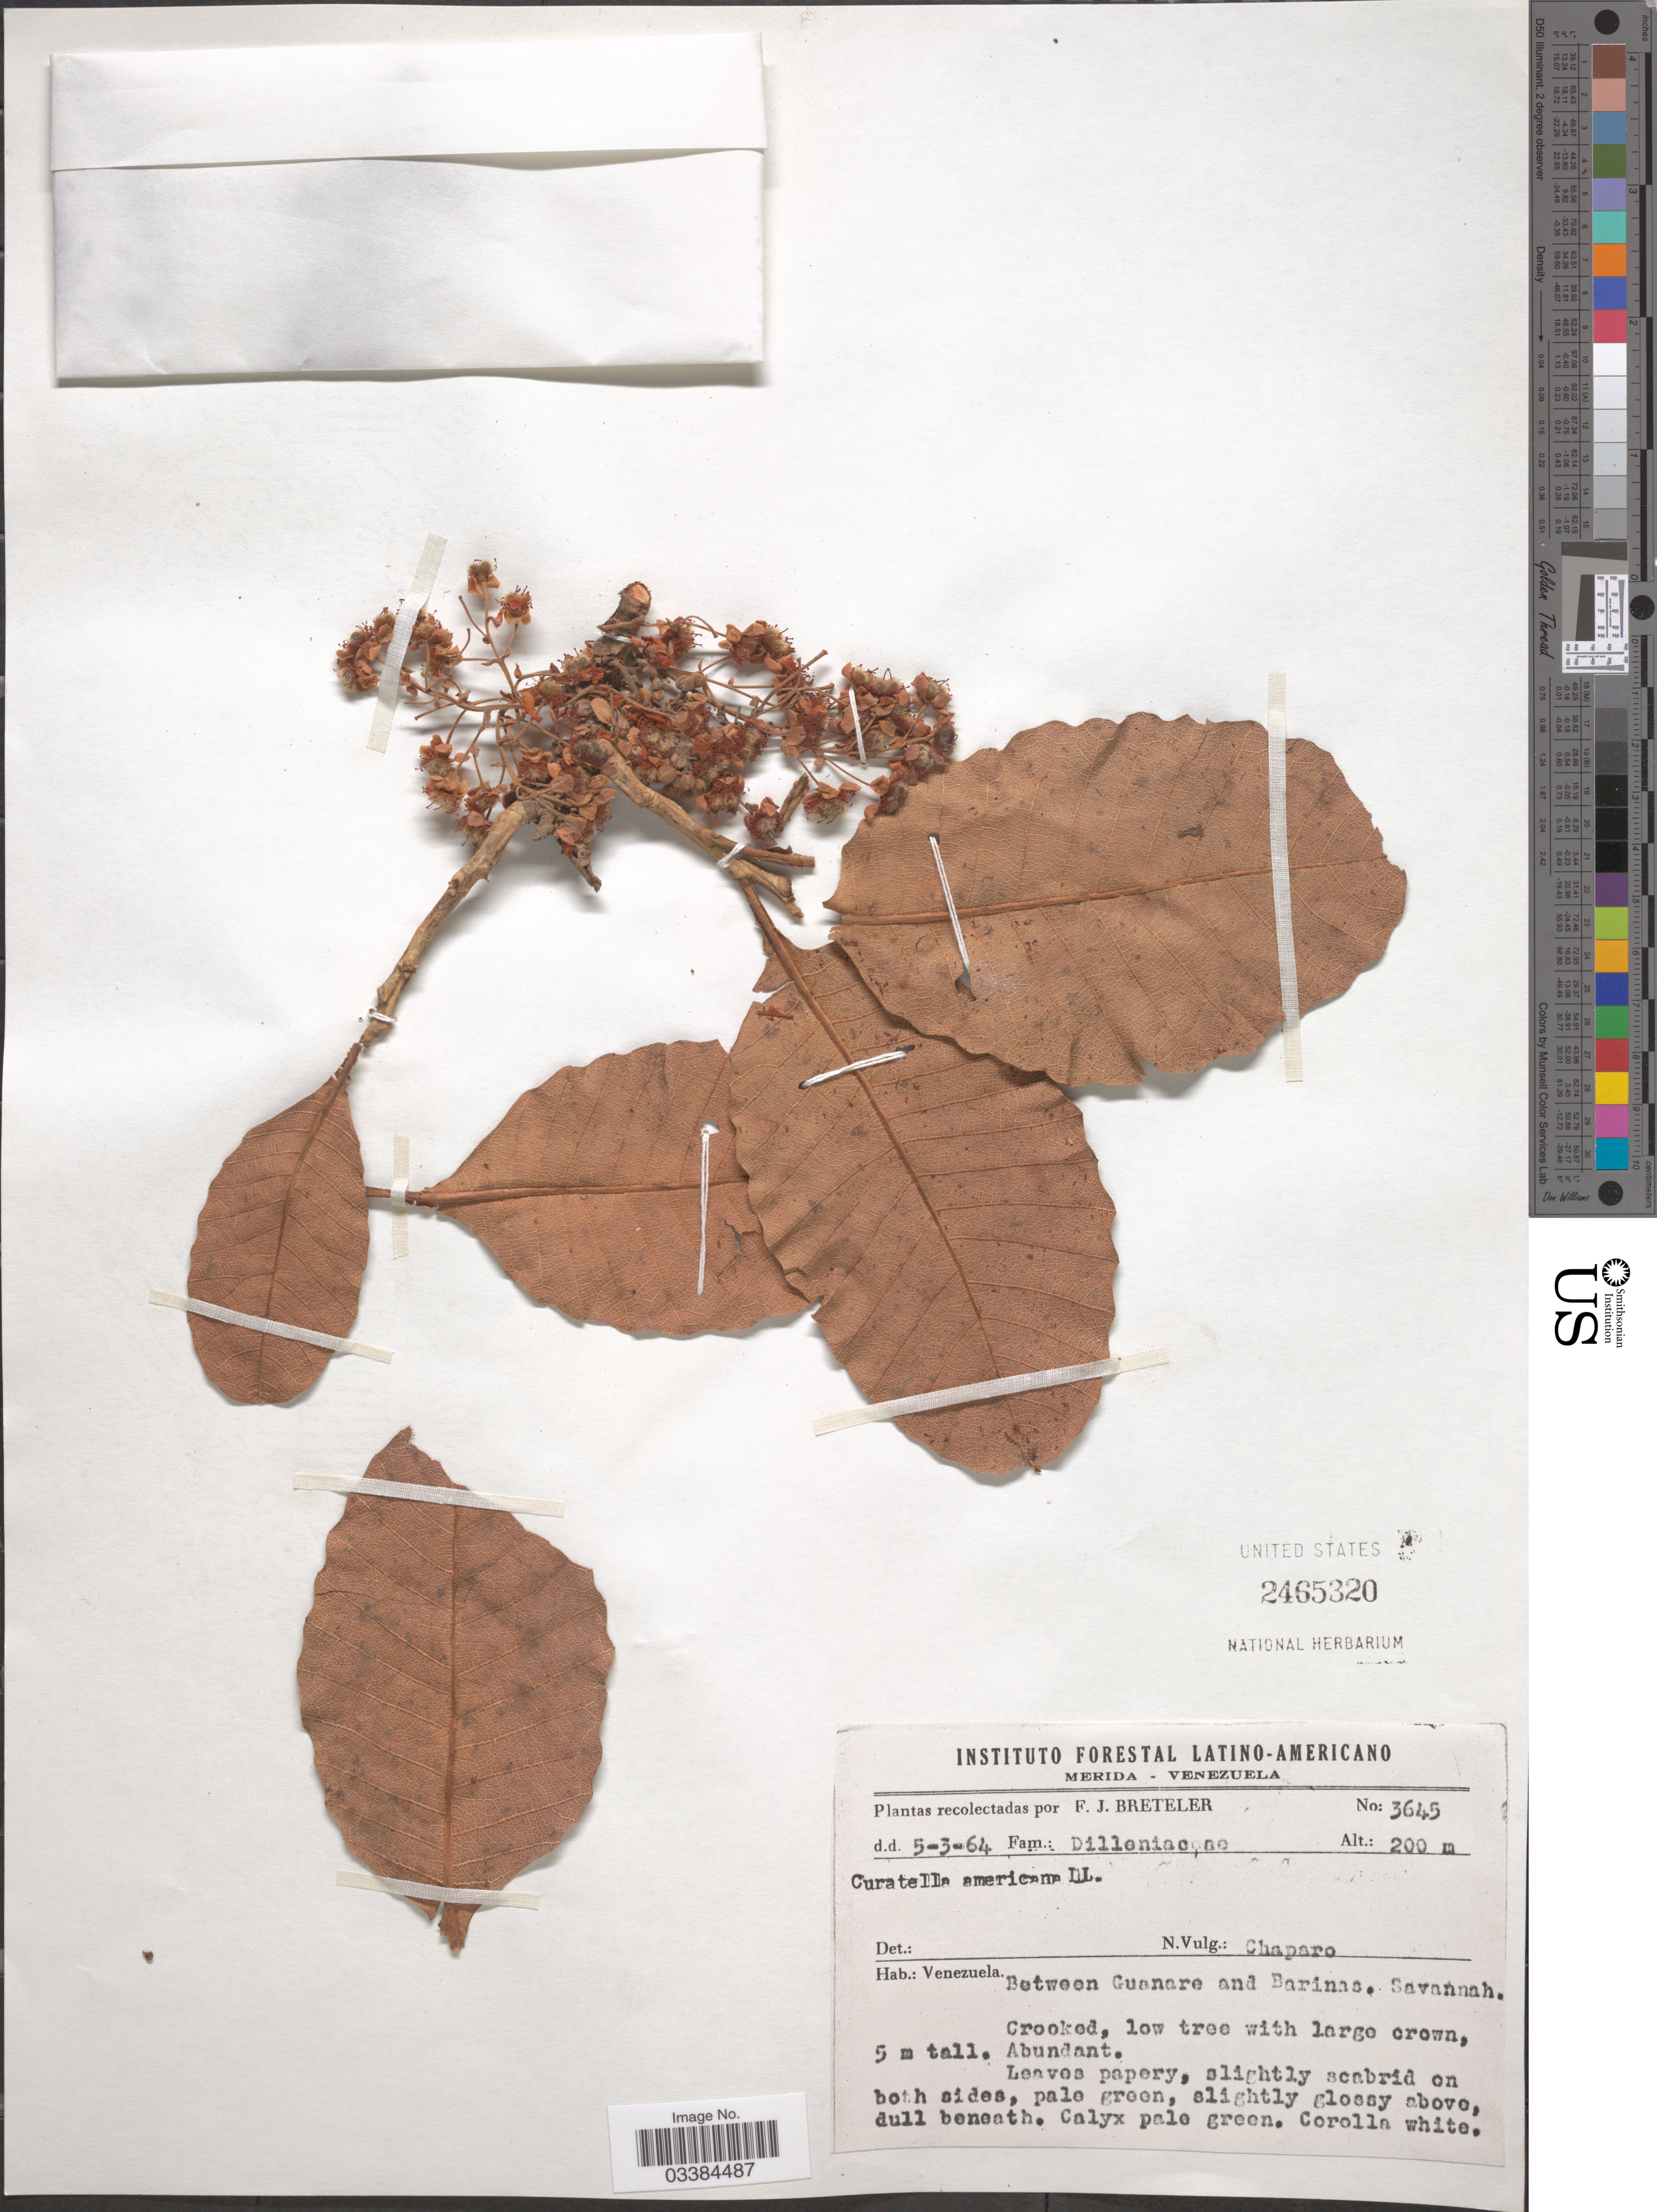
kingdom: Plantae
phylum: Tracheophyta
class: Magnoliopsida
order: Dilleniales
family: Dilleniaceae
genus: Curatella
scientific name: Curatella americana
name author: L.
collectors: F. J. Breteler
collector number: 3645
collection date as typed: Transcribed d/m/y: 5/3/64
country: Venezuela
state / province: Barinas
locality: Between Guanare and Barinas.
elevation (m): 200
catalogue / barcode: US 2465320